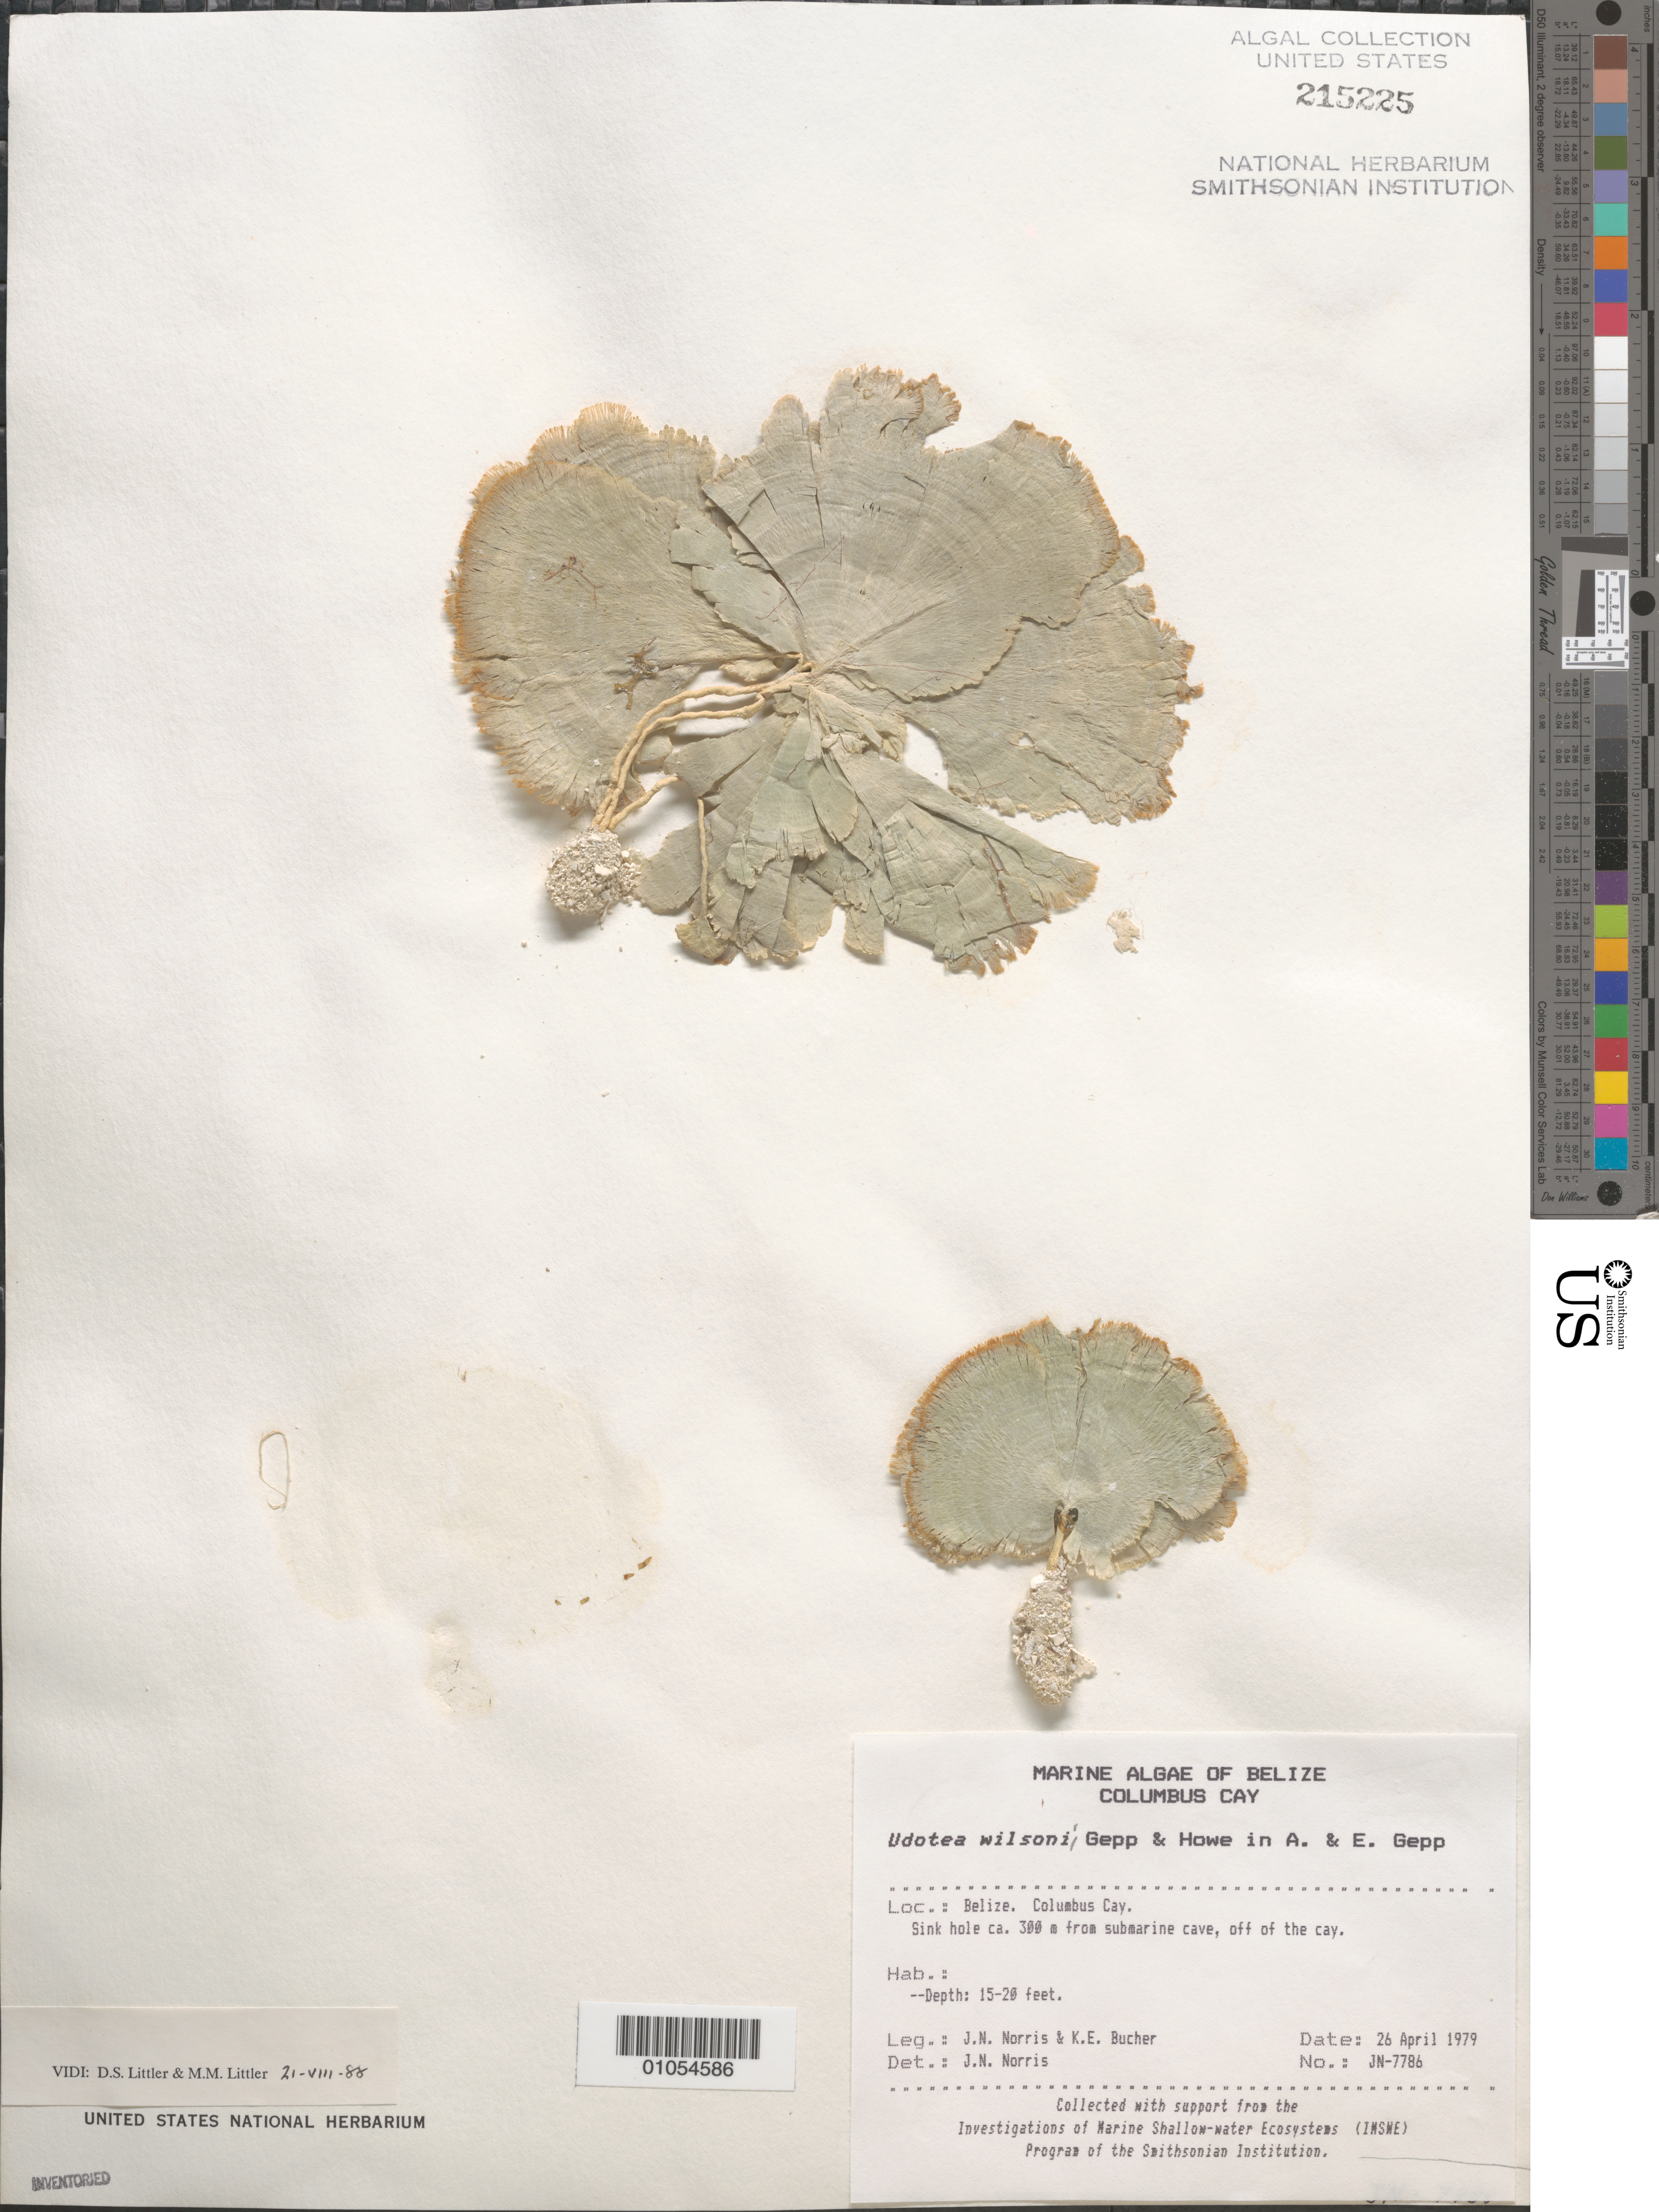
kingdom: Plantae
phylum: Chlorophyta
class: Ulvophyceae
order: Bryopsidales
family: Udoteaceae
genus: Udotea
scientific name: Udotea wilsonii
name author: A. Gepp et al. in A. Gepp & E. Gepp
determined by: Norris, James N.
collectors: J. N. Norris & K. E. Bucher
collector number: JN-7786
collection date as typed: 26 Apr 1979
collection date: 1979-04-26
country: Belize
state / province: Stann Creek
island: Columbus Cay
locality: Sink hole ca. 300 m from submarine cave, off of the cay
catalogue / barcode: US 215225